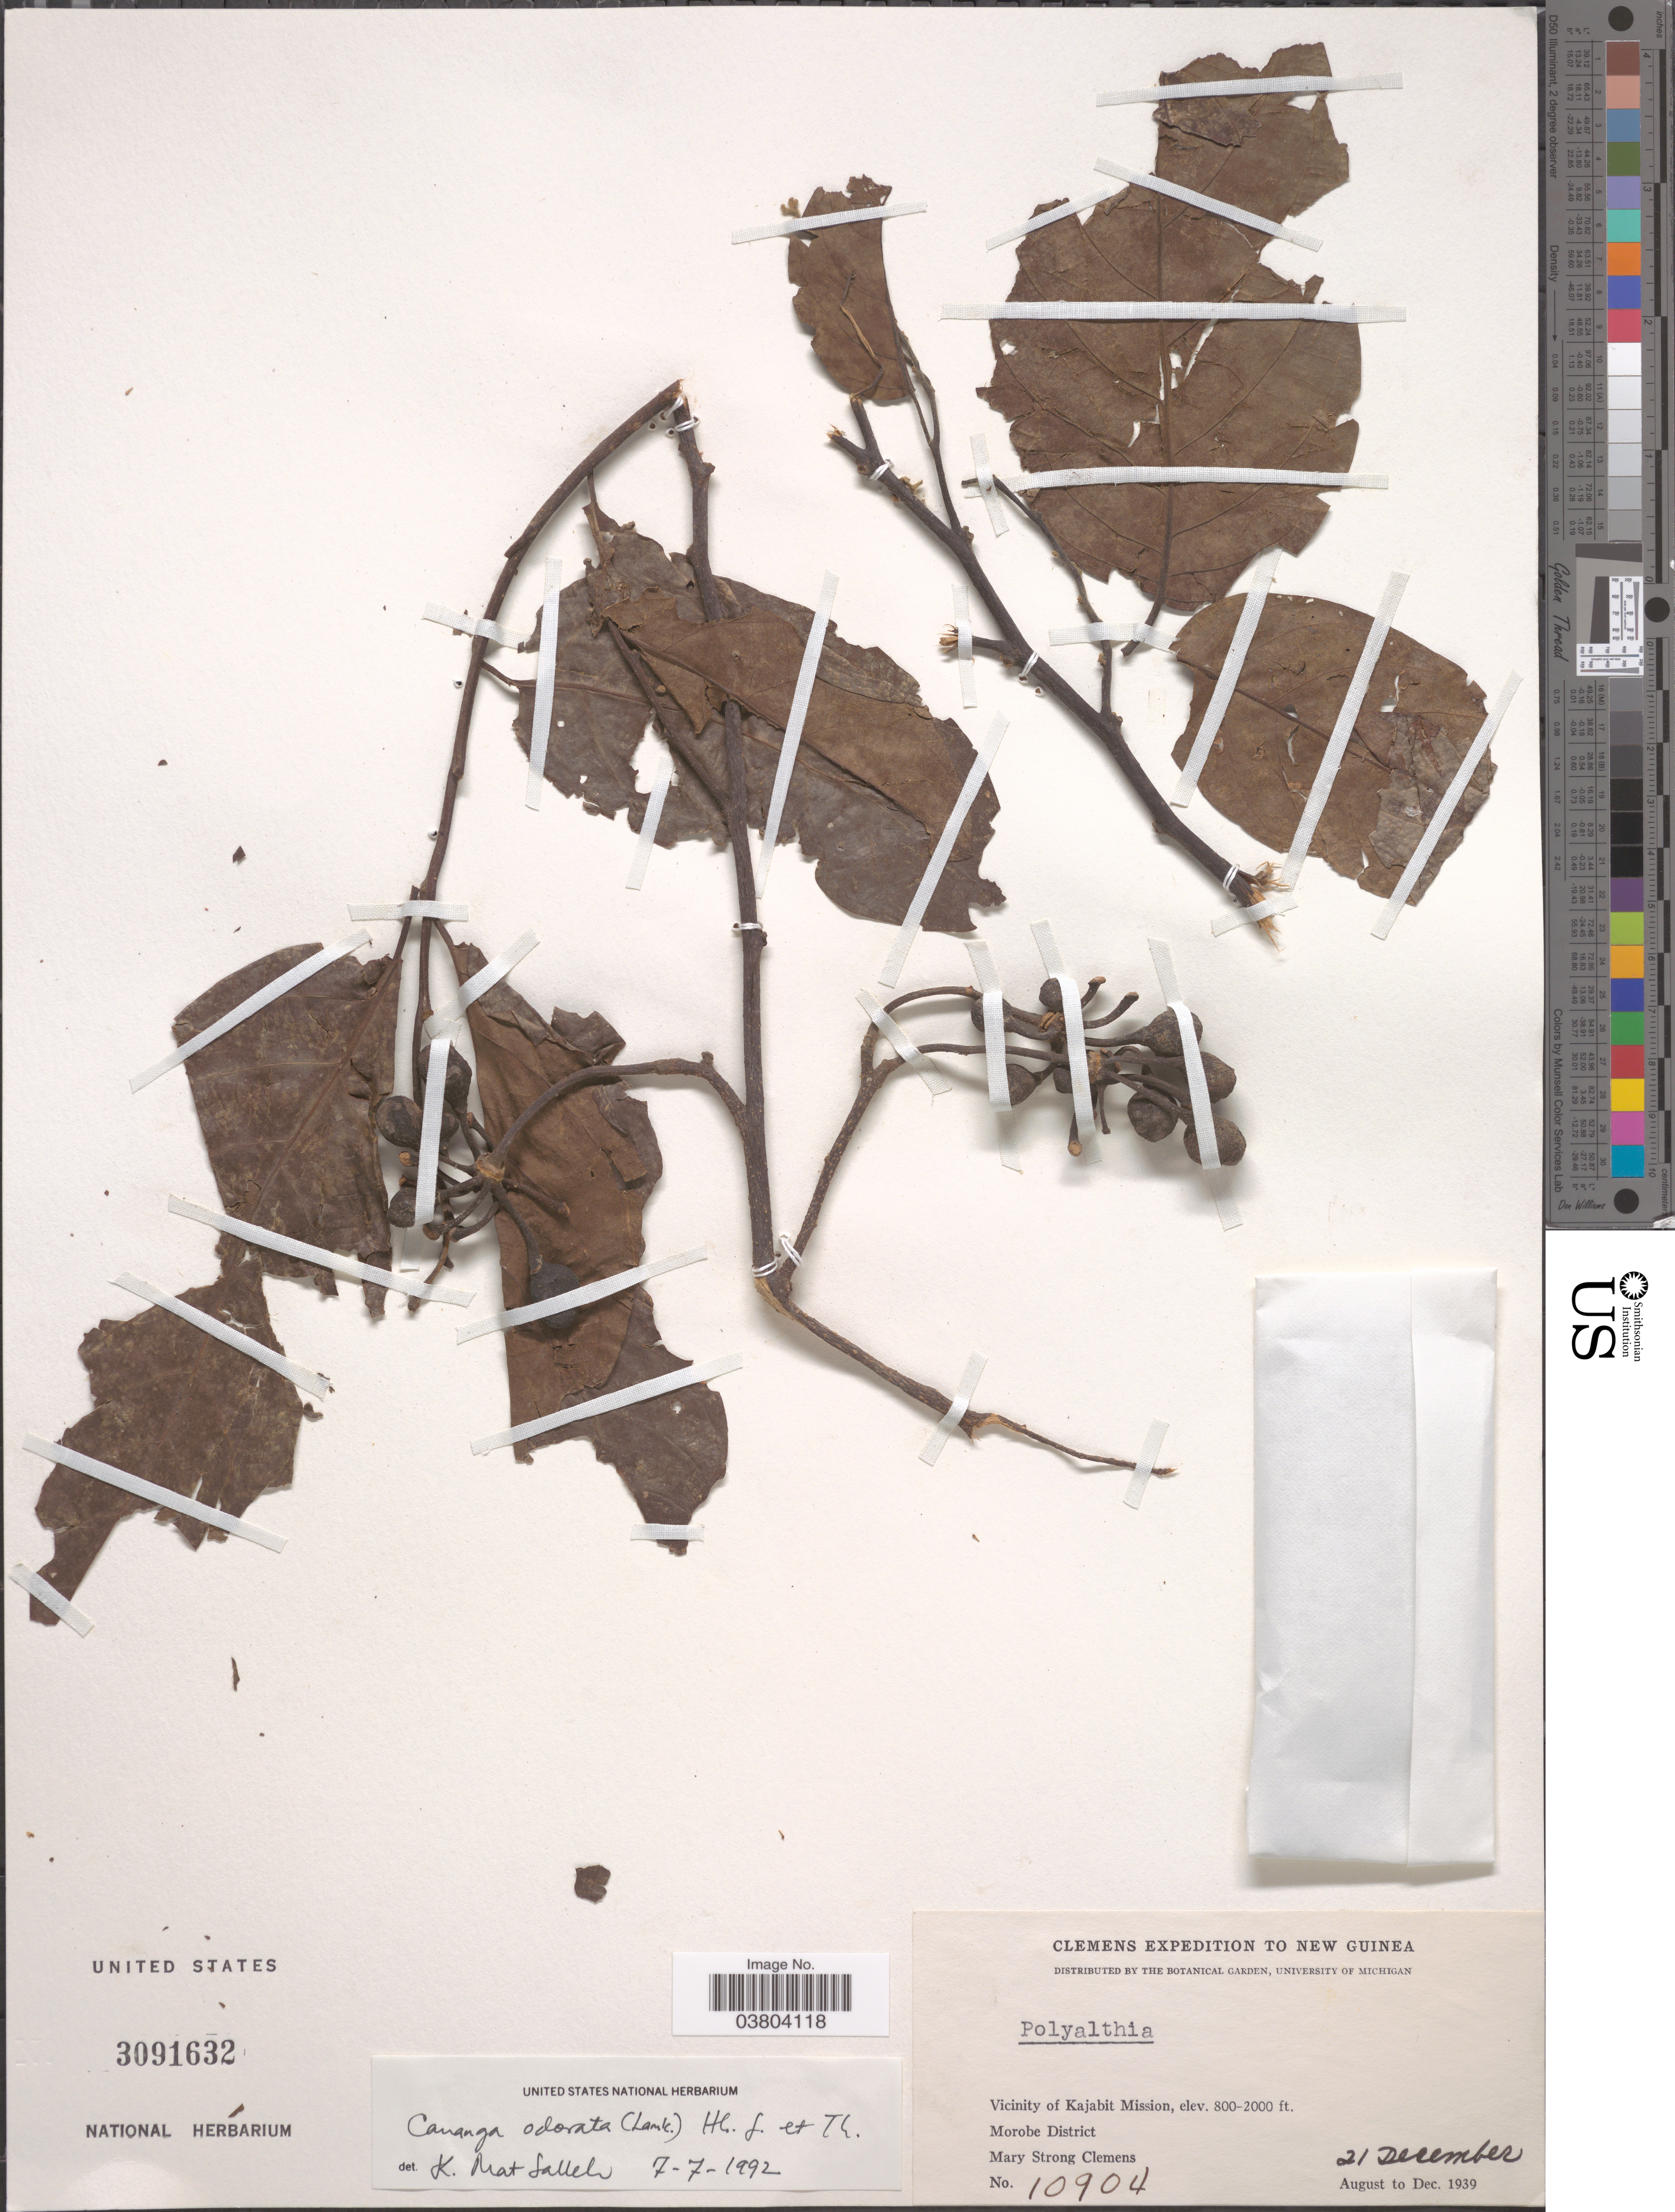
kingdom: Plantae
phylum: Tracheophyta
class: Magnoliopsida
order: Magnoliales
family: Annonaceae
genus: Cananga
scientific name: Cananga odorata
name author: (Lam.) Hook. f. & Thomson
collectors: M. S. Clemens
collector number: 10904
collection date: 1939-12-21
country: Papua New Guinea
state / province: Morobe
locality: New Guinea. Vicinity of Kajabit Mission. Morobe District.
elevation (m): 244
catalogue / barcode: US 3091632